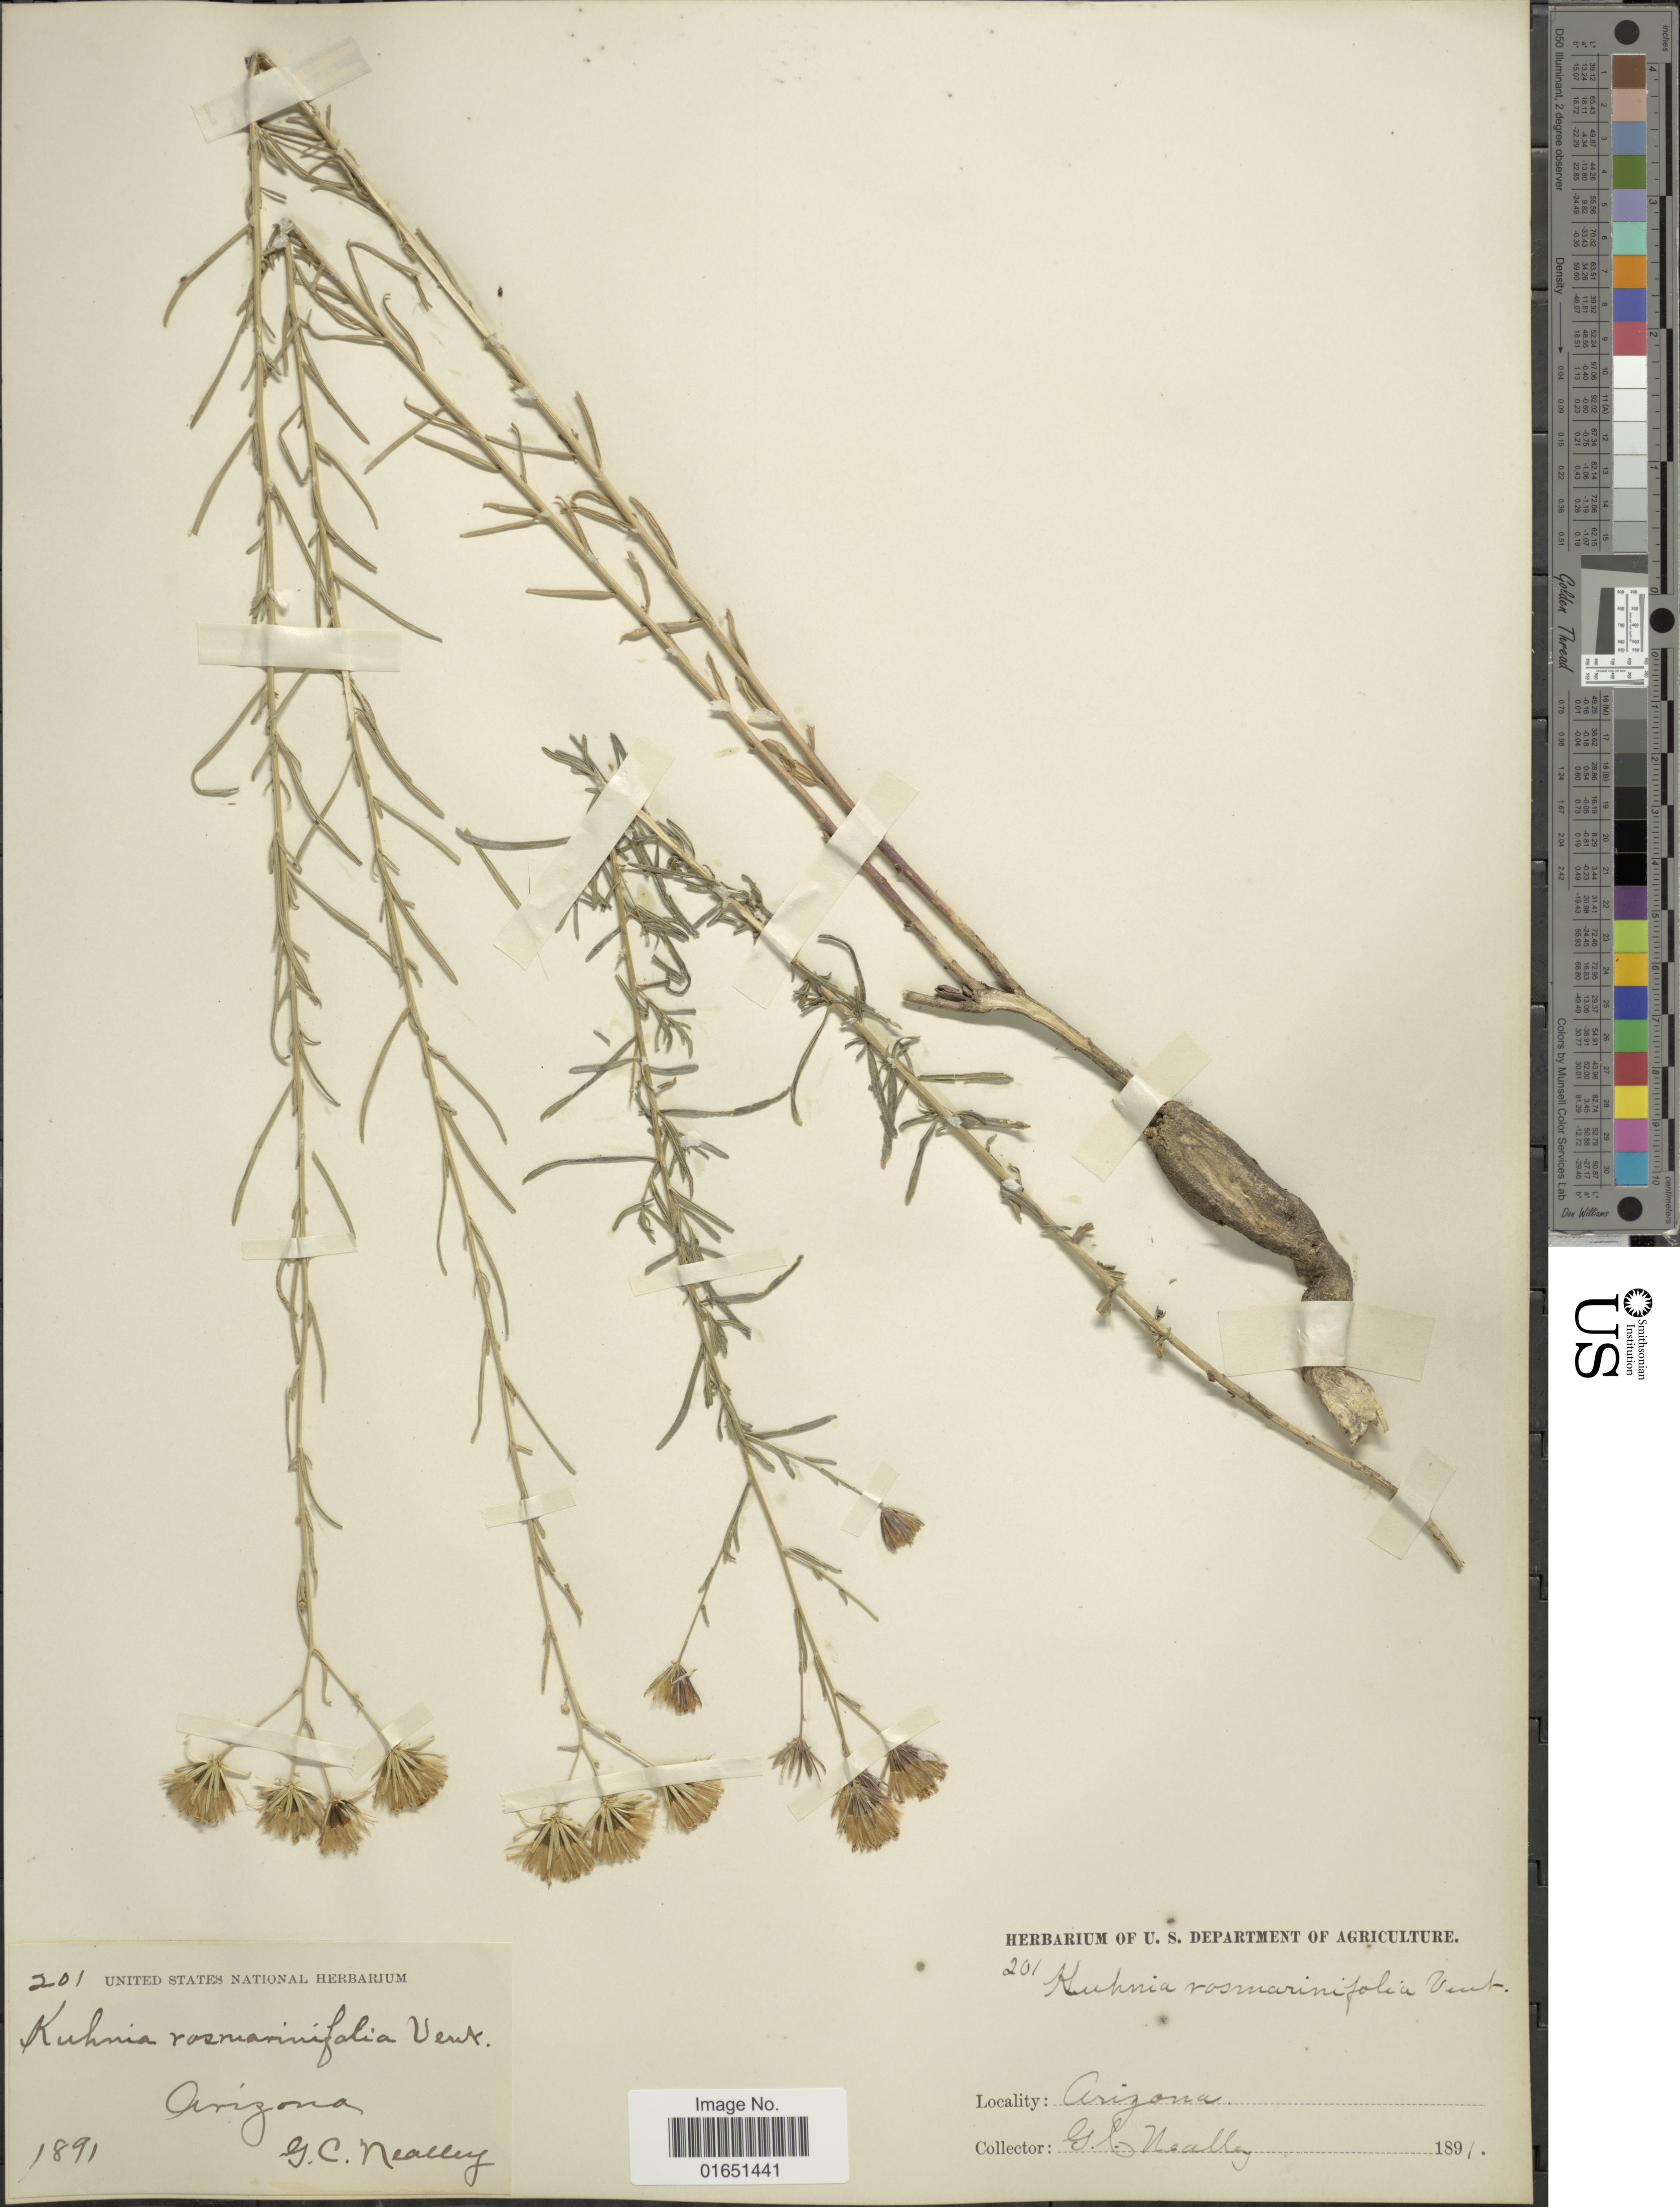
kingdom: Plantae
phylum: Tracheophyta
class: Magnoliopsida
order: Asterales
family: Asteraceae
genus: Brickellia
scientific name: Brickellia rosmarinifolia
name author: (Vent.) W.A. Weber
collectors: G. C. Nealley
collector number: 201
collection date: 1891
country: United States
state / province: Arizona